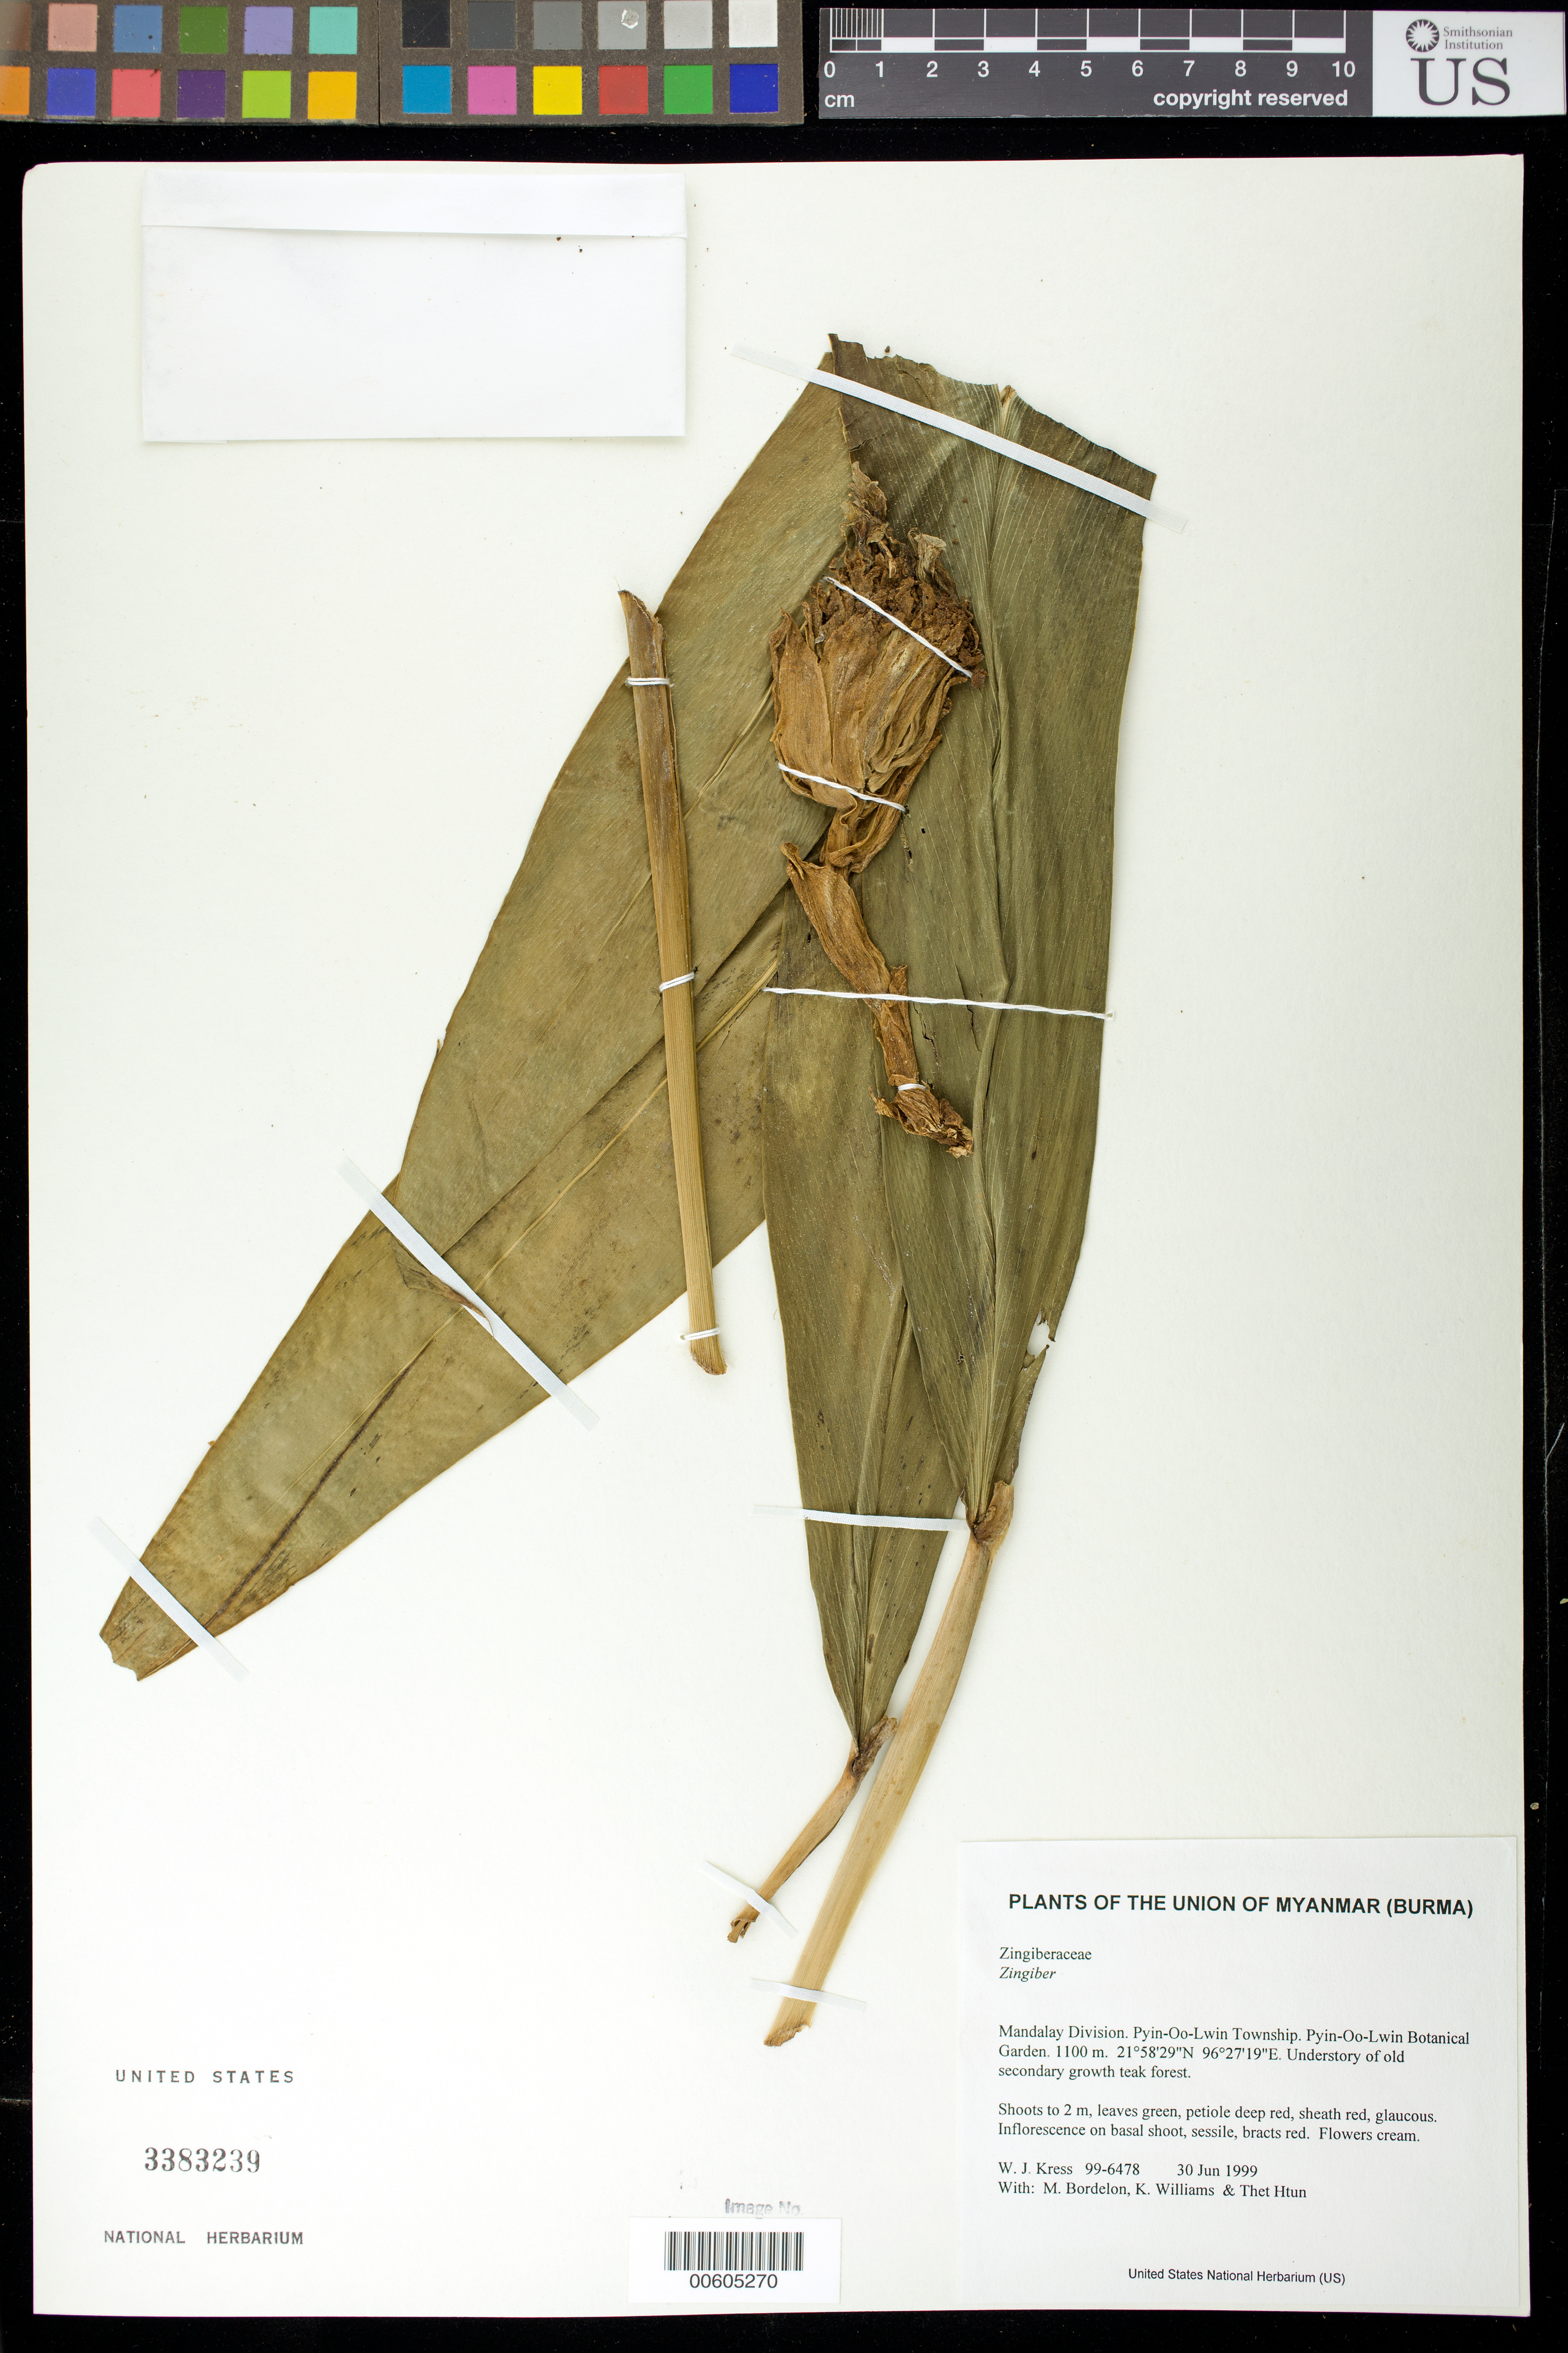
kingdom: Plantae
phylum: Tracheophyta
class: Liliopsida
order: Zingiberales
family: Zingiberaceae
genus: Zingiber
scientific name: Zingiber sp.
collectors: W. J. Kress, M. Bordelon, K. J. Williams & Thet Htun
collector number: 99-6478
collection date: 1999-06-30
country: Myanmar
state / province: Mandalay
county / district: Pyin-Oo-Lwin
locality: Pyin-Oo-Lwin Botanical Garden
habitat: Understory of old secondary growth teak forest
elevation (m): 1100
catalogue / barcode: US 3383239